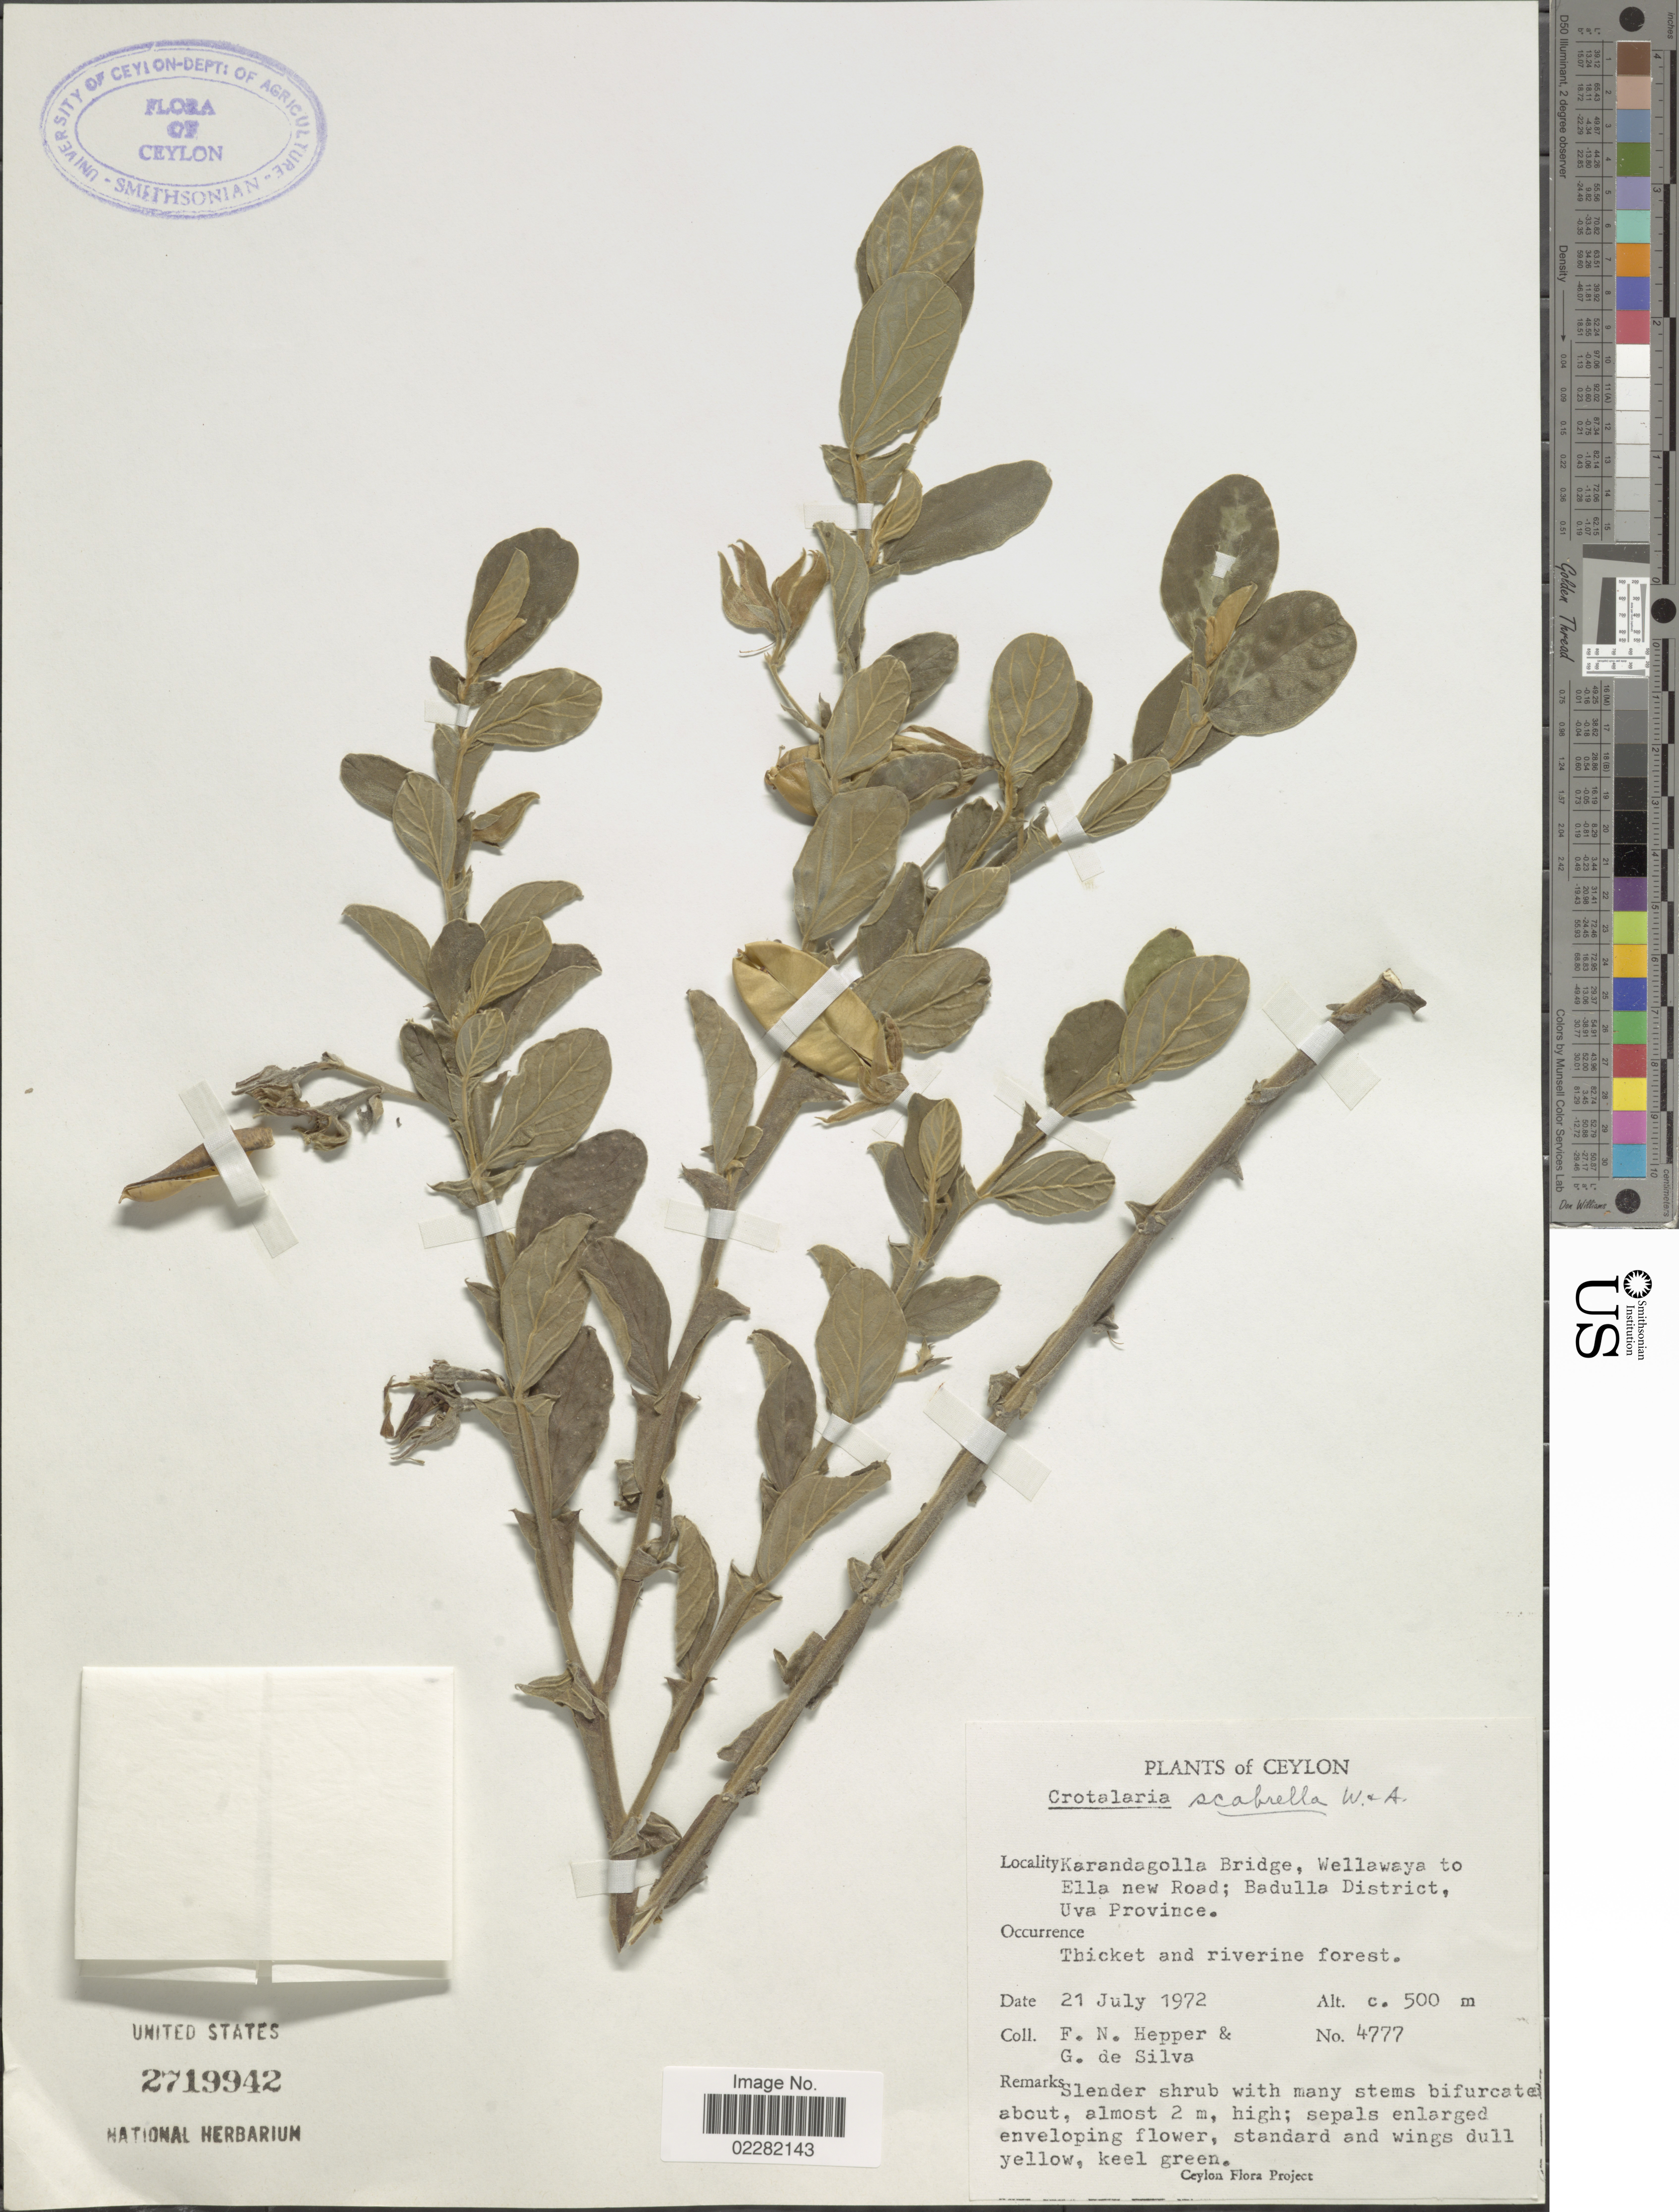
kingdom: Plantae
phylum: Tracheophyta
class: Magnoliopsida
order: Fabales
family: Fabaceae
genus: Crotalaria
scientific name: Crotalaria scabrella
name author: Wight & Arn.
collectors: F. Hepper & G. De Silva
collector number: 4777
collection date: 1972-07-21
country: Sri Lanka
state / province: Uva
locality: Ceylon. Karandagolla Bridge, Wellawaya to Ella new Road, Badulla District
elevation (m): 500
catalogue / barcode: US 2719942